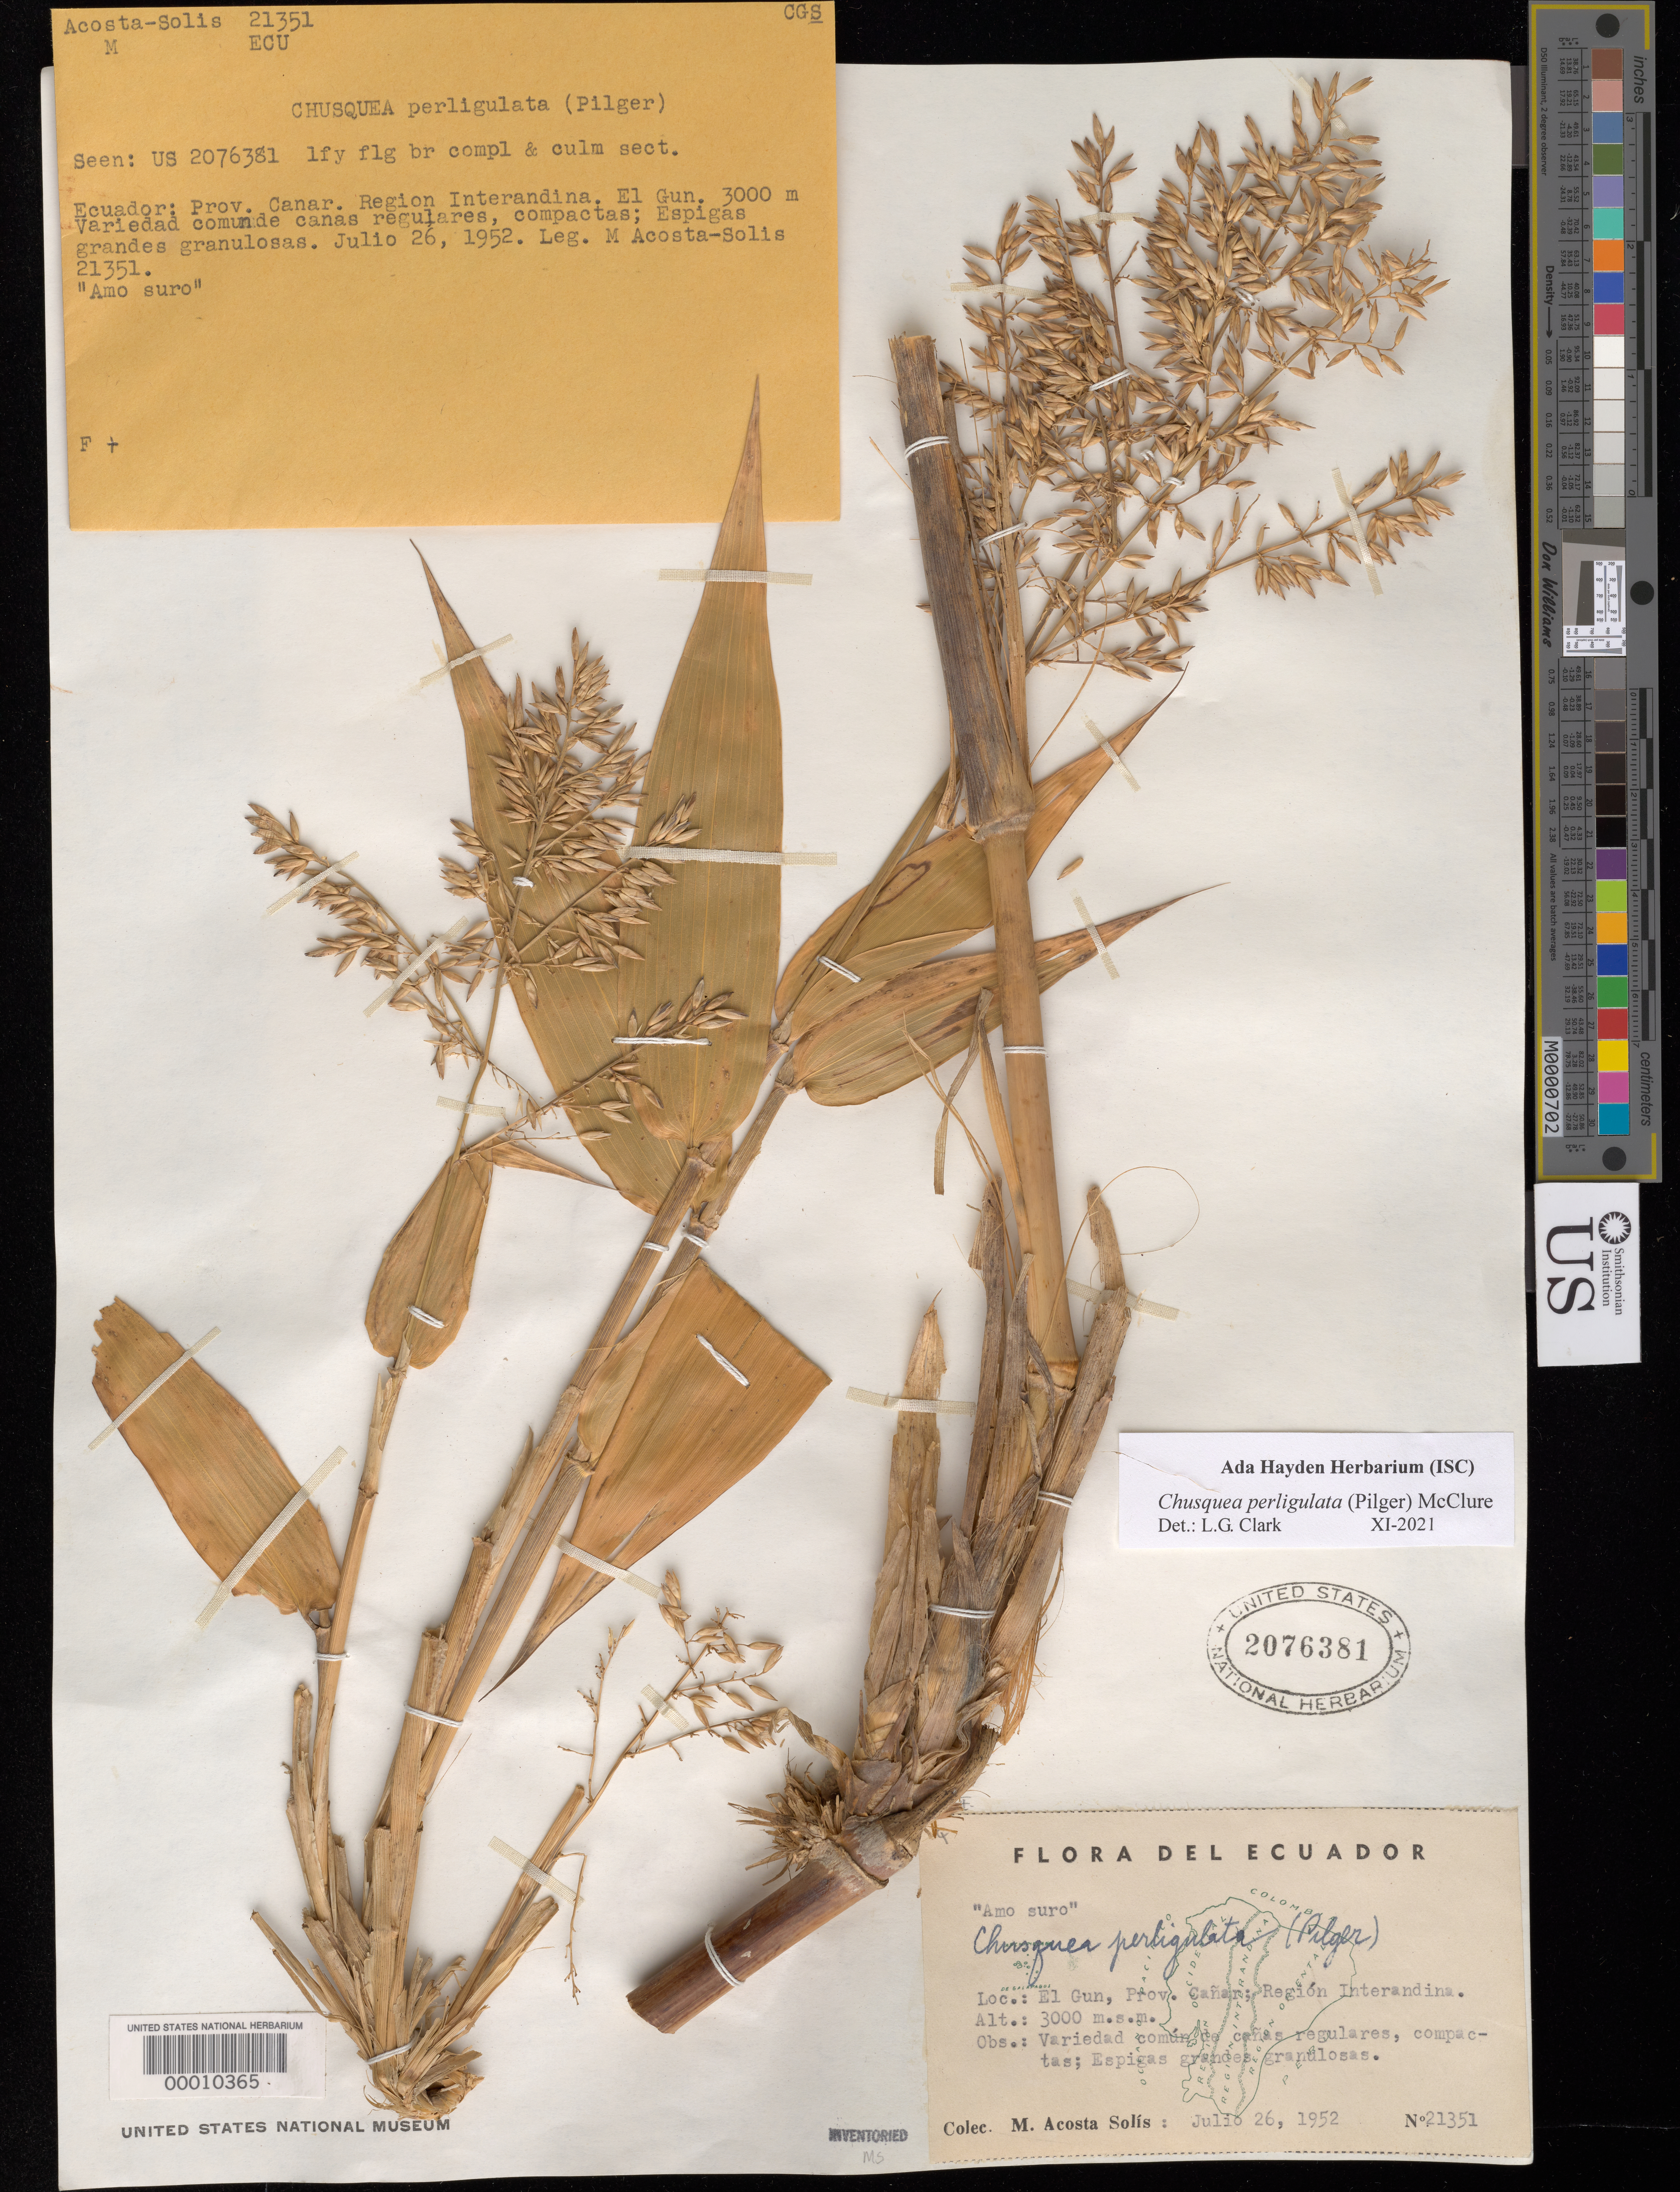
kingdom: Plantae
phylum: Tracheophyta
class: Liliopsida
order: Poales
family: Poaceae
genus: Chusquea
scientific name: Chusquea perligulata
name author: (Pilg.) McClure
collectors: M. Acosta Solis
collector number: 21351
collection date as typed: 26 Jul 1952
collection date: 1952-07-26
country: Ecuador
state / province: Cañar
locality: El Gun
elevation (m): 3000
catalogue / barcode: US 2076381